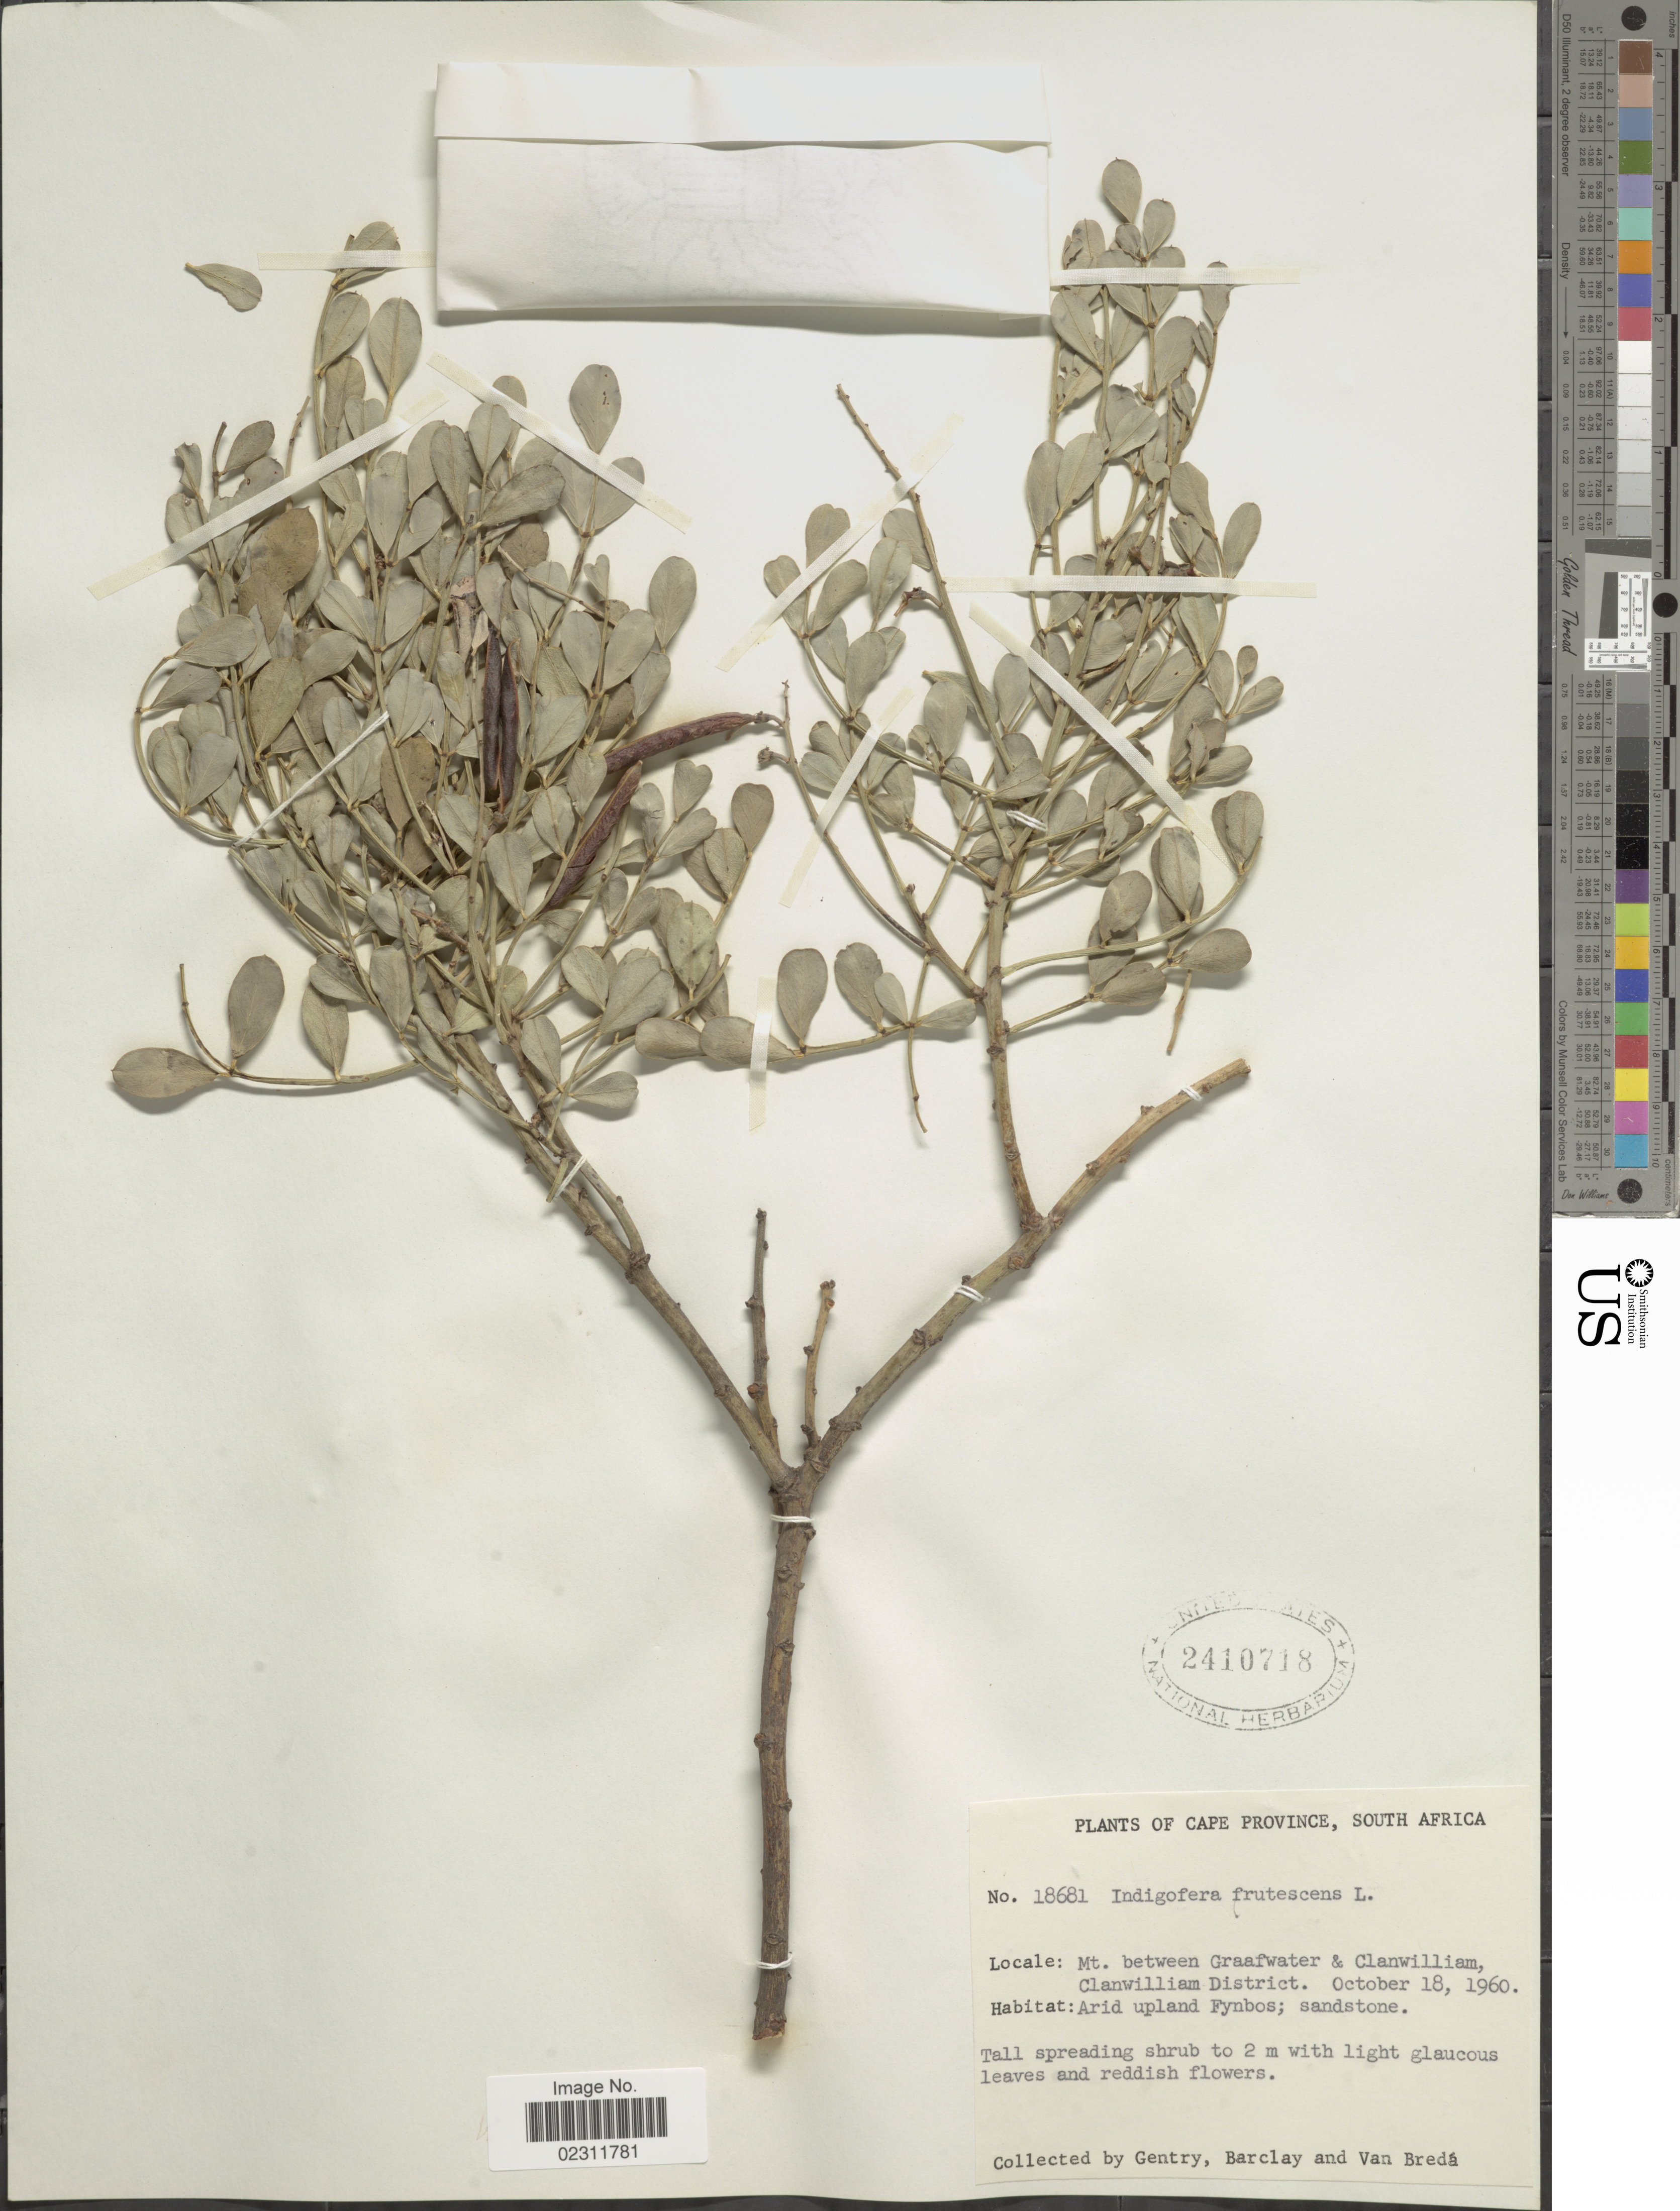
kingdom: Plantae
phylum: Tracheophyta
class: Magnoliopsida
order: Fabales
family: Fabaceae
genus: Indigofera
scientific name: Indigofera frutescens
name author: L. f.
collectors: Gentry, --, -- Barclay & Van Bredá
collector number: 18681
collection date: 1960-10-18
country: South Africa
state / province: Western Cape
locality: Mt. between Graafwater & Clanwilliam, Clanwilliam District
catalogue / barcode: US 2410718